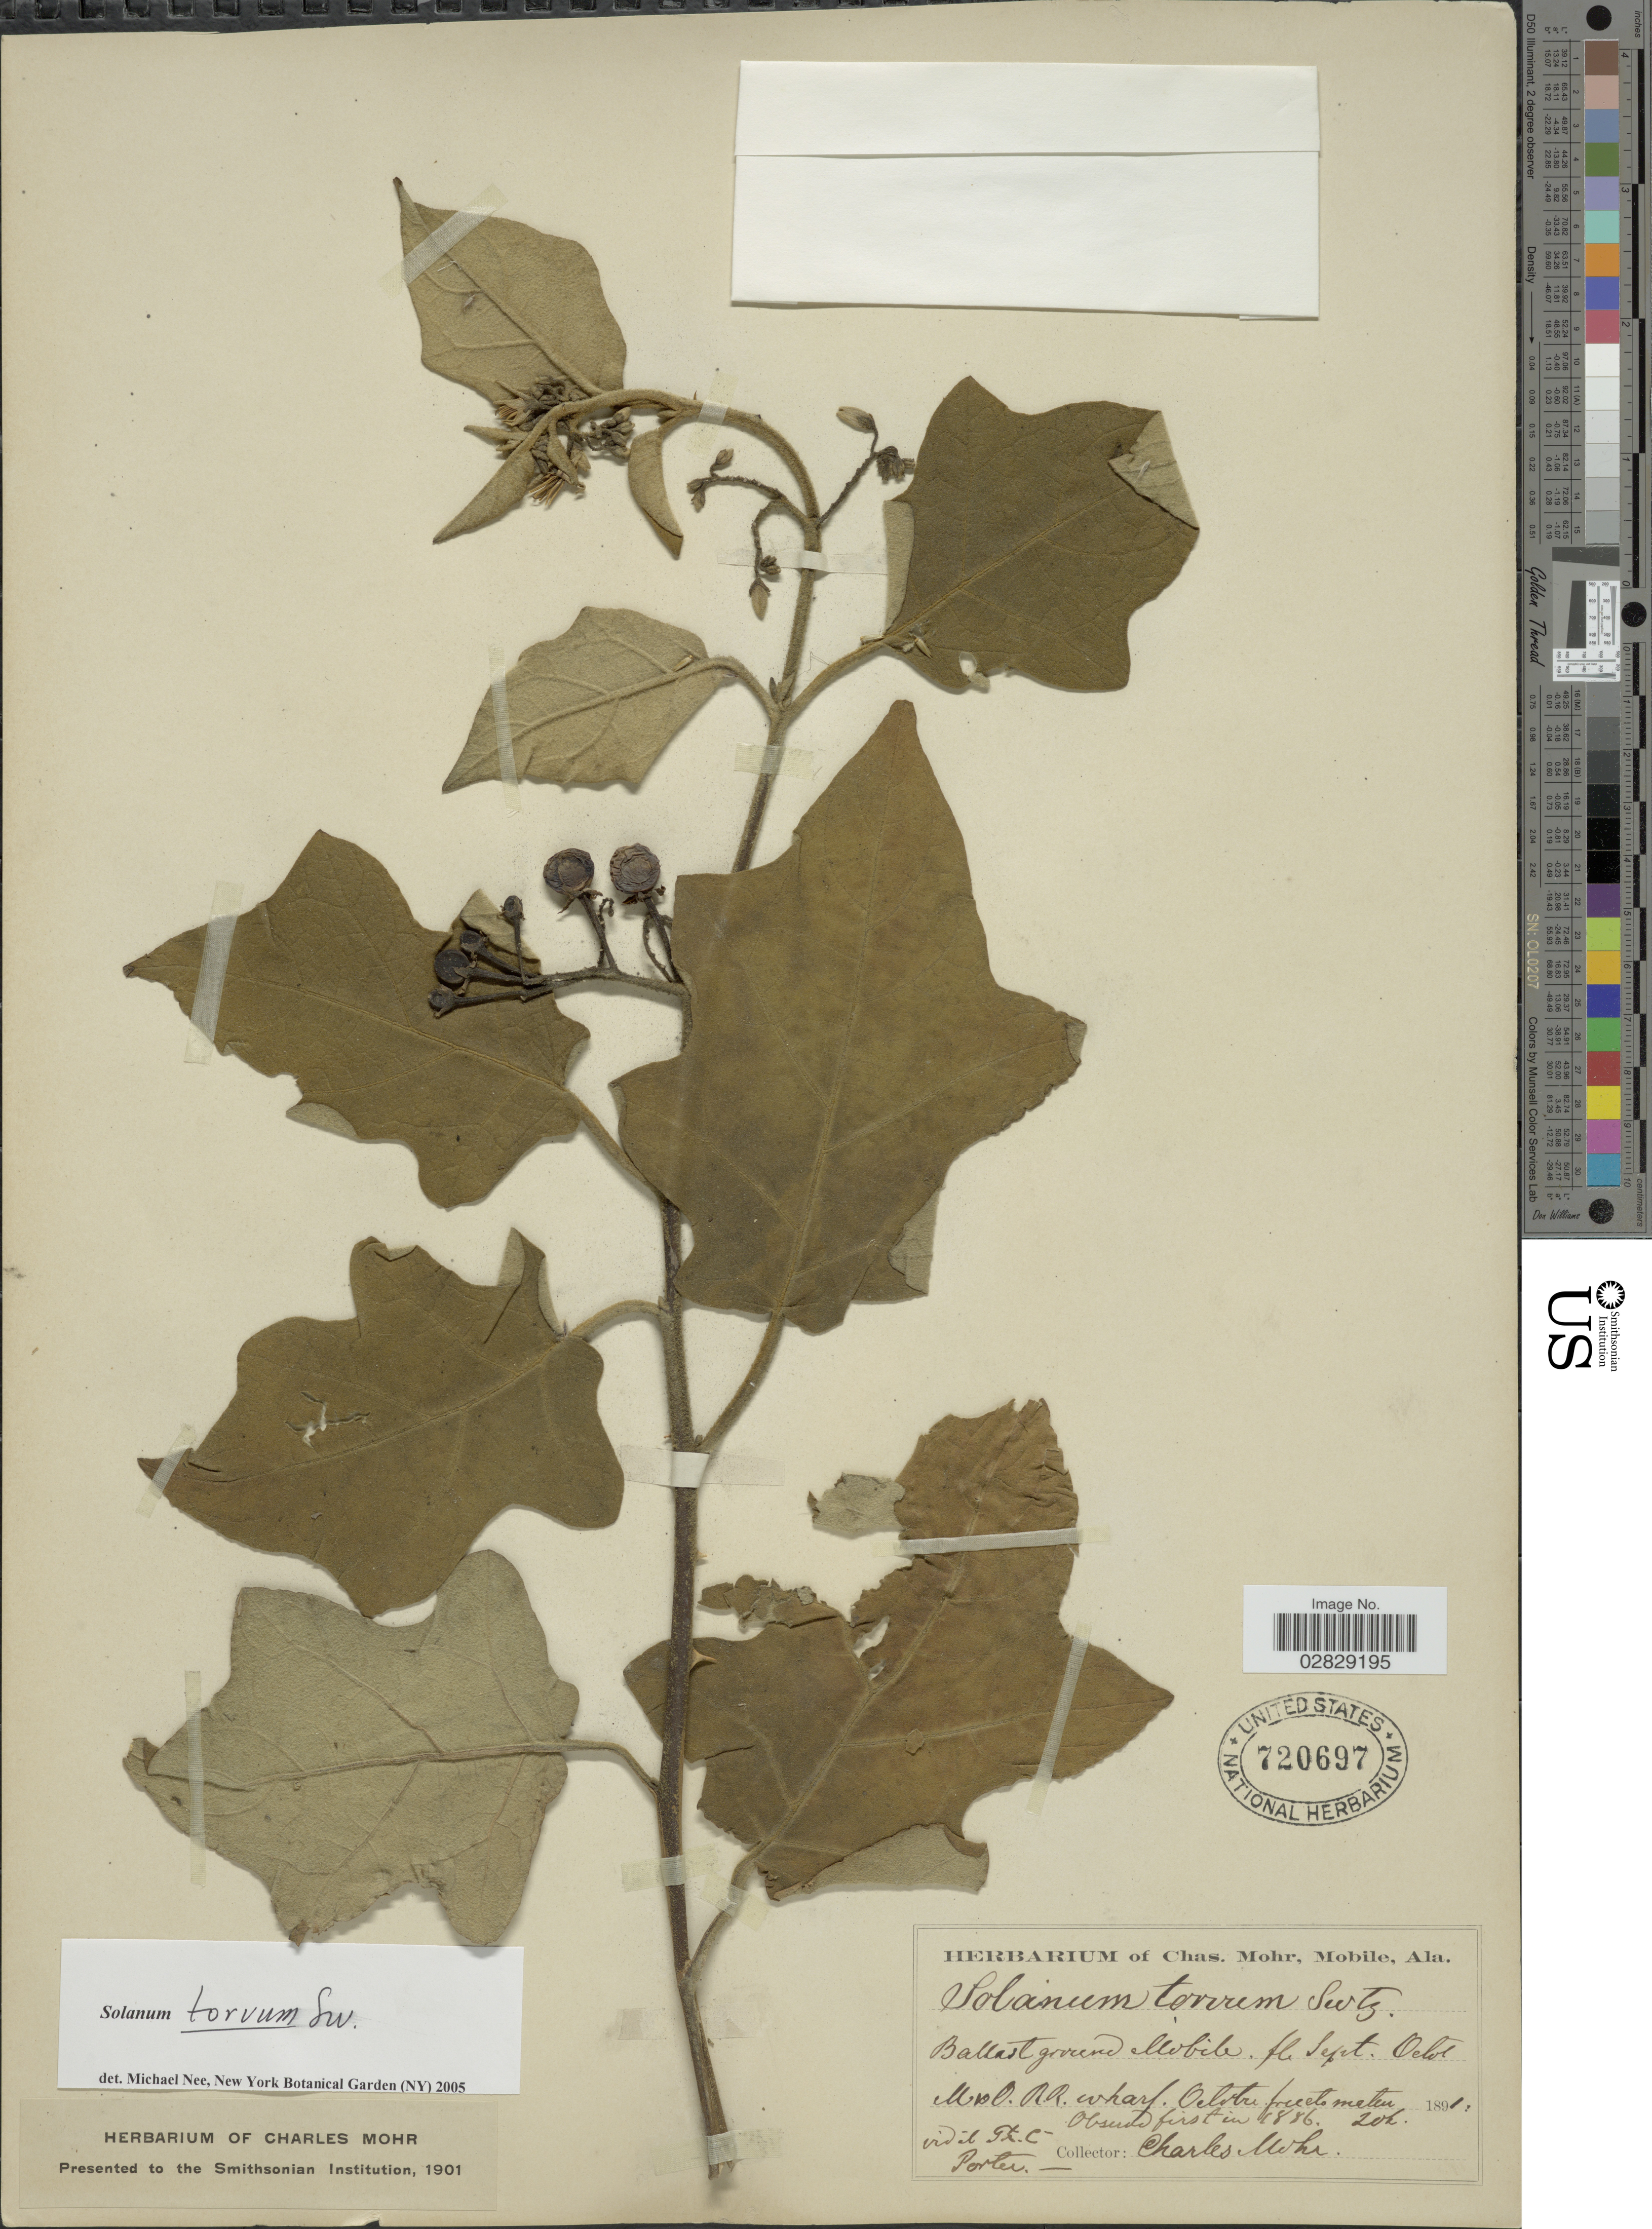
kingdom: Plantae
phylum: Tracheophyta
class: Magnoliopsida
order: Solanales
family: Solanaceae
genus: Solanum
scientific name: Solanum torvum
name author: Sw.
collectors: Mohr, C. T. (herbarium)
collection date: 1891-09/1891-10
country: United States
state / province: Alabama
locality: Ballast ground Mobile. M&O R.R. wharf.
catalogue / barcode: US 720697